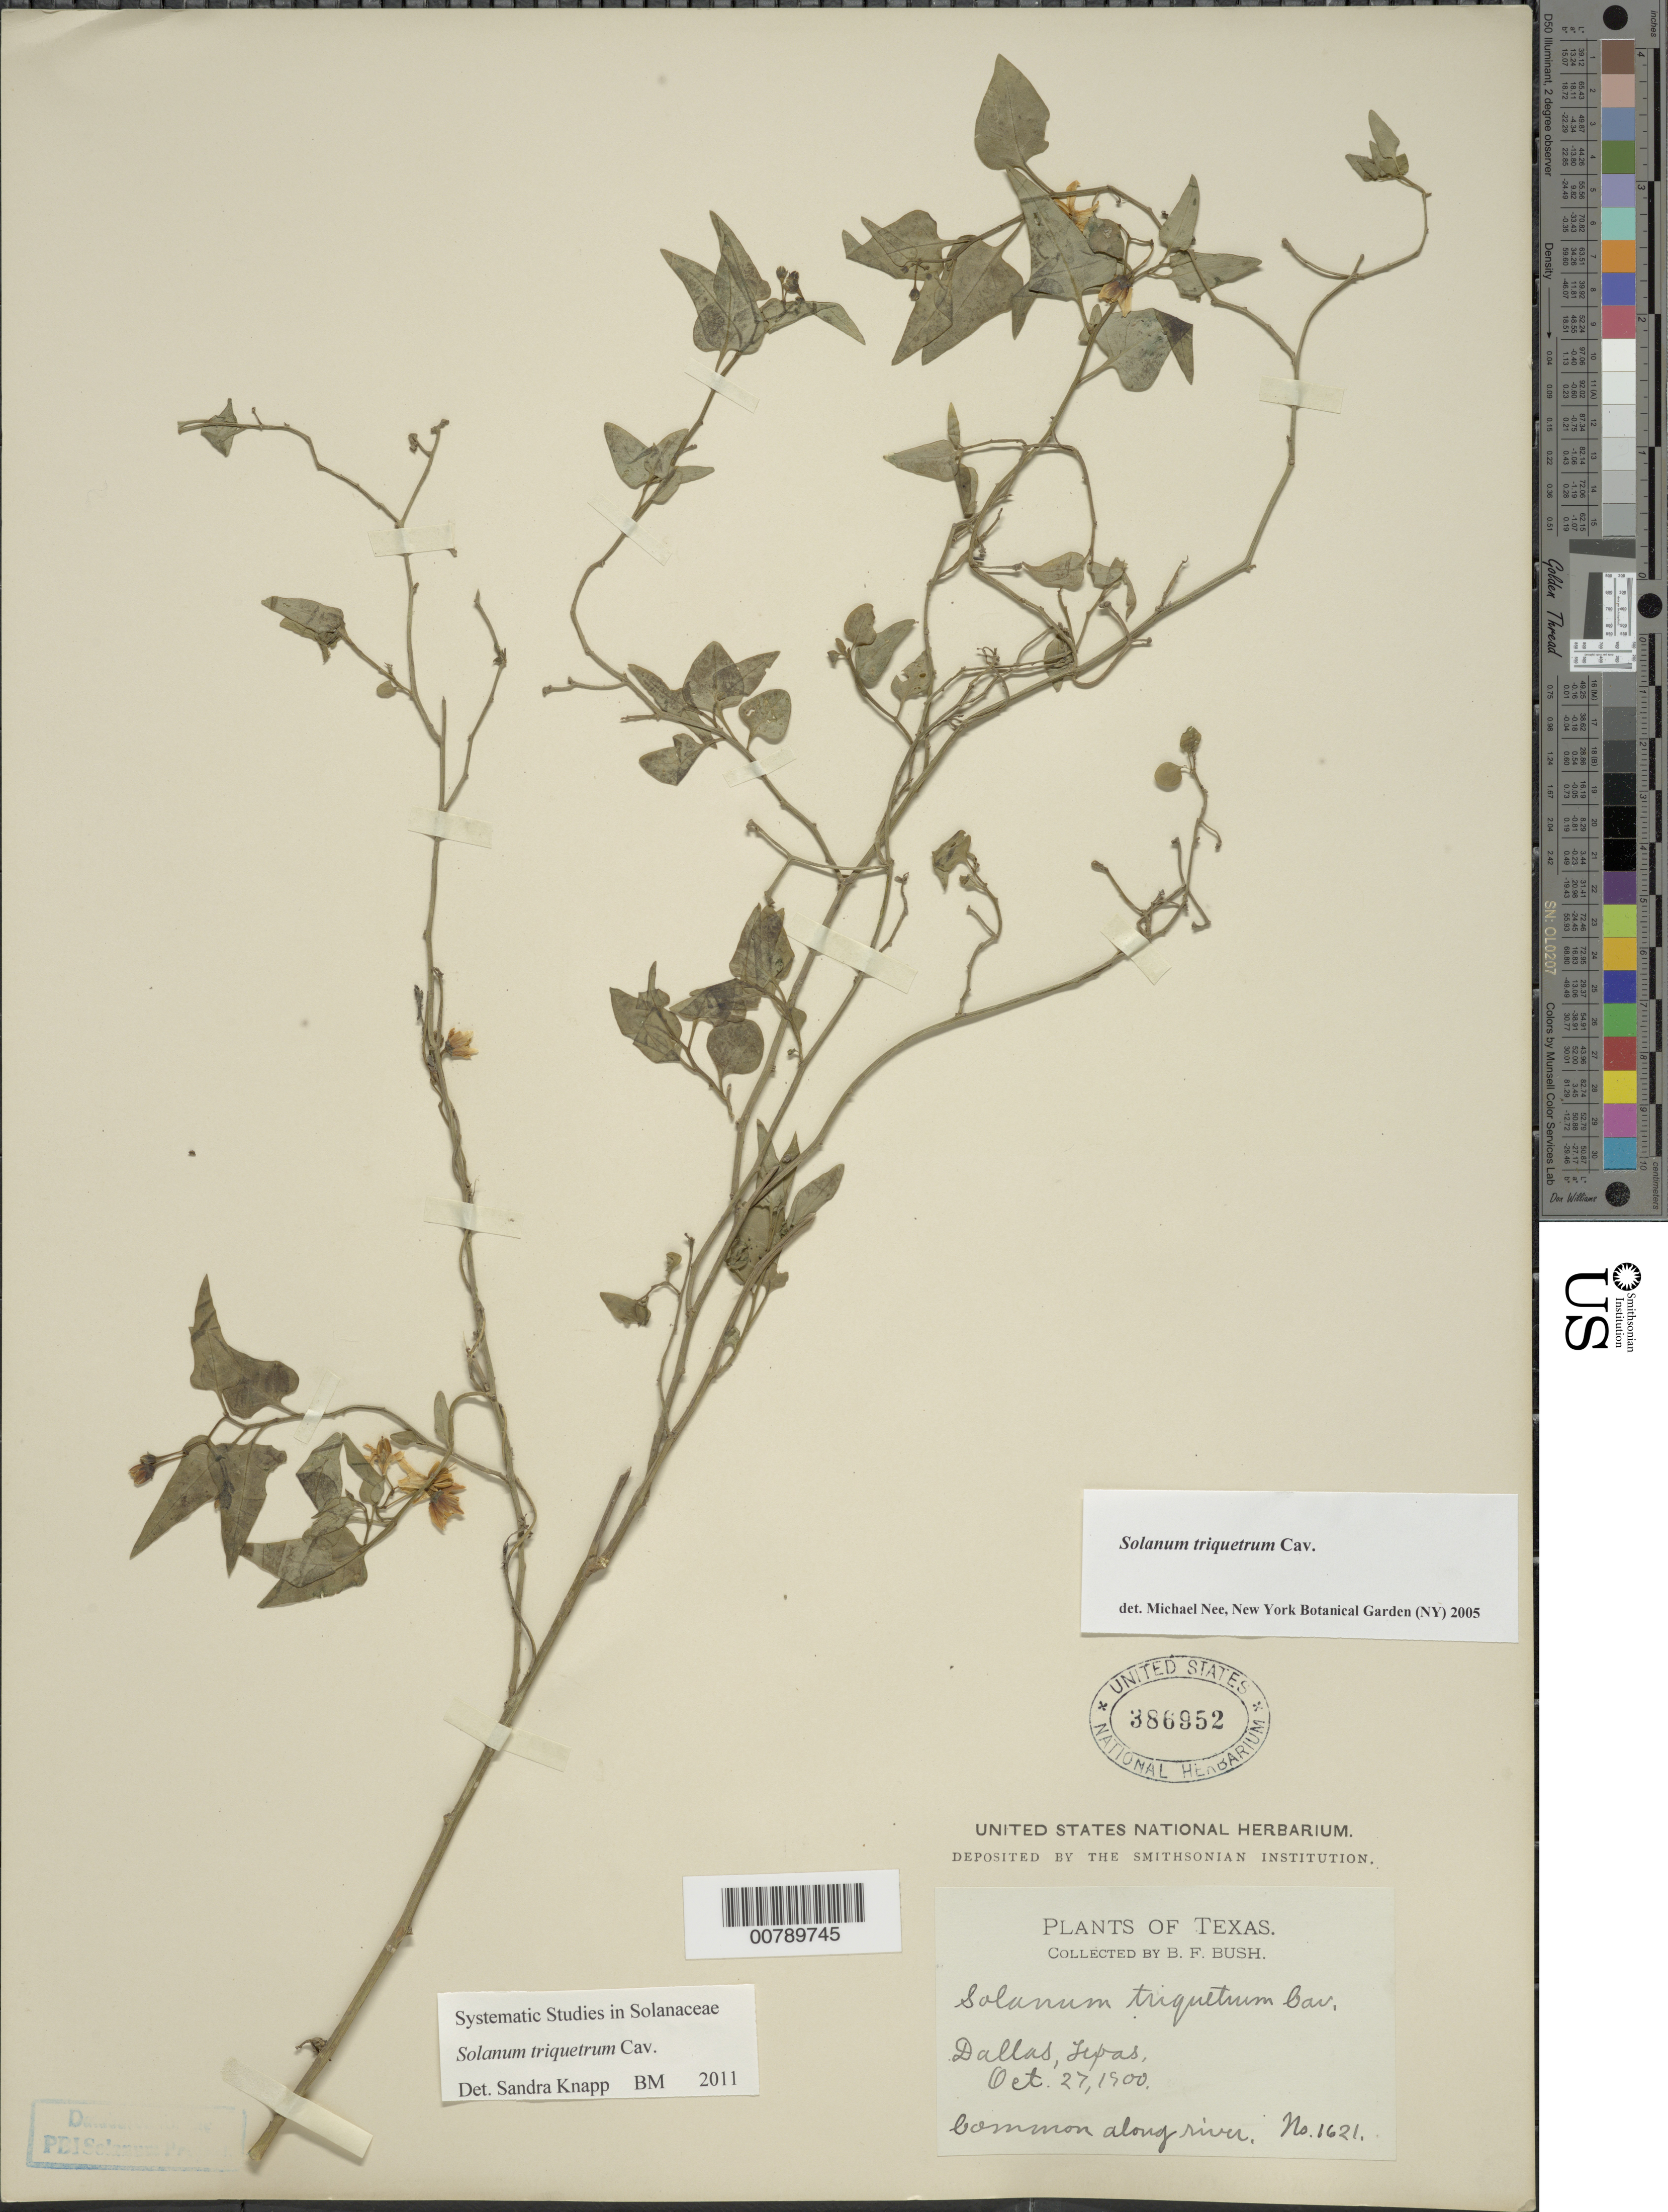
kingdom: Plantae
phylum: Tracheophyta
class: Magnoliopsida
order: Solanales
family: Solanaceae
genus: Solanum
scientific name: Solanum triquetrum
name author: Cav.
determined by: Knapp, S. D.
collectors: B. F. Bush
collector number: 1621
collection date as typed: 27 Oct 1900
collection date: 1900-10-27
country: United States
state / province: Texas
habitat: common along river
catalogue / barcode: US 386952